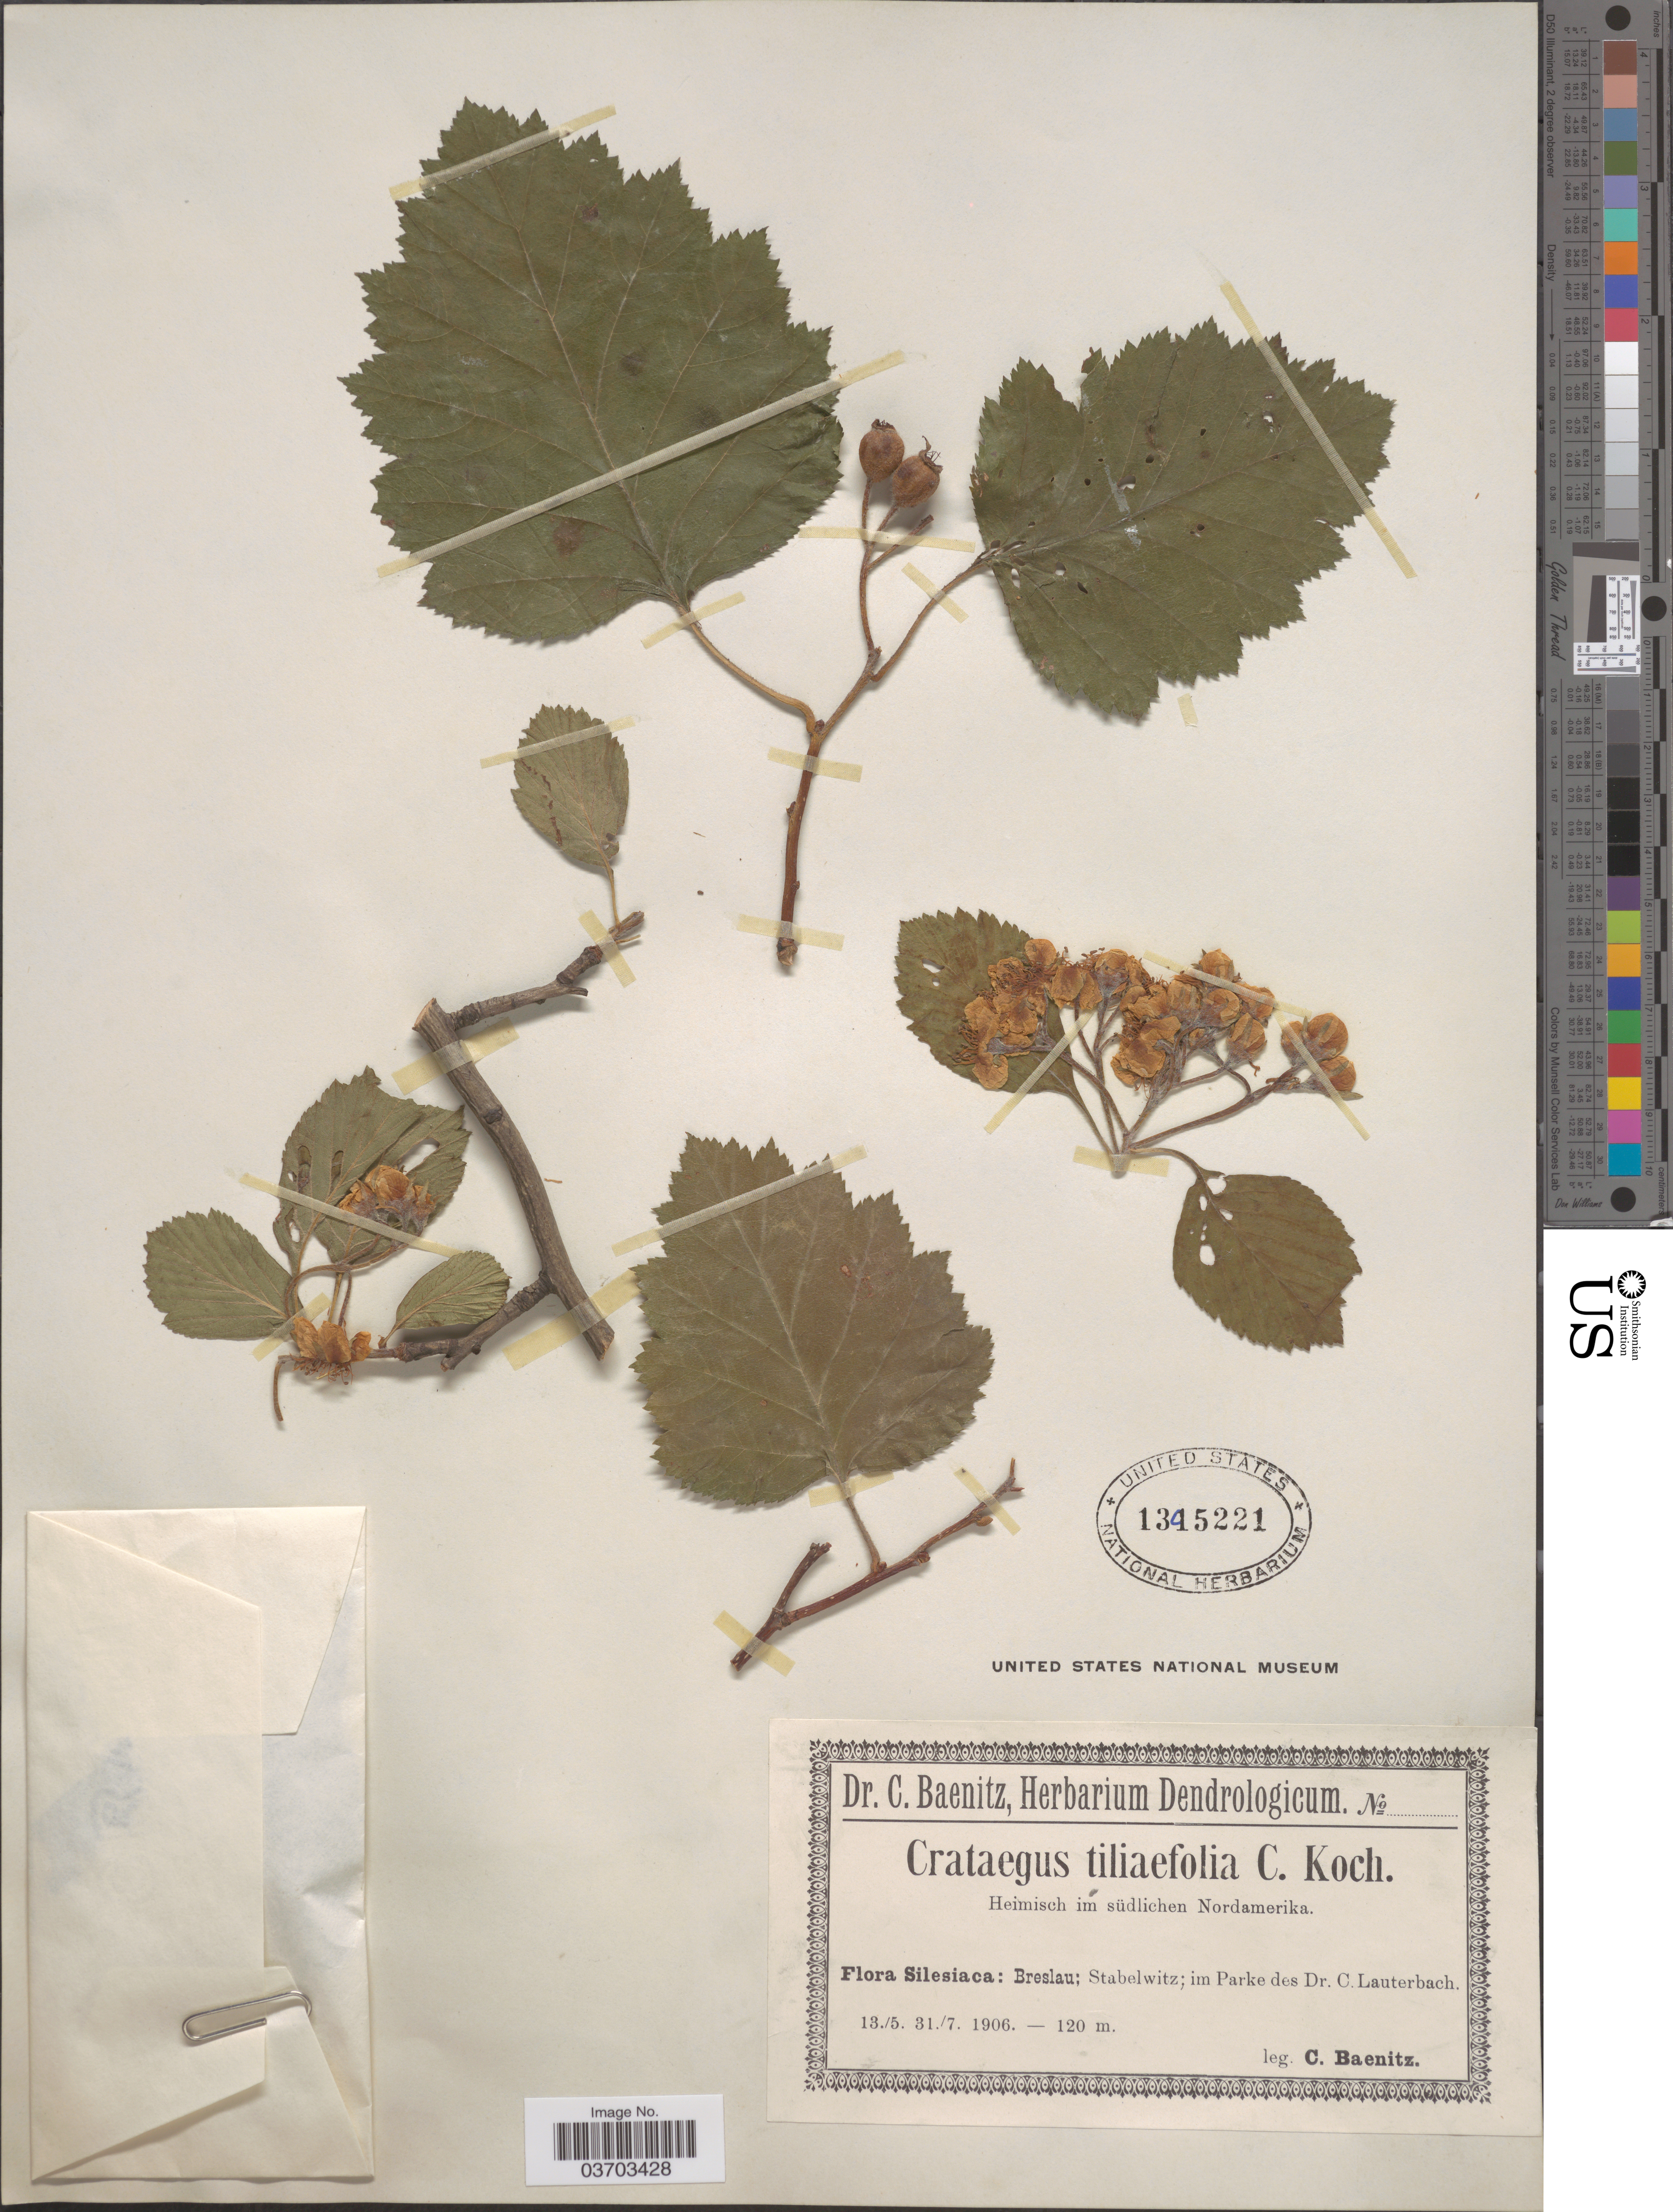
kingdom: Plantae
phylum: Tracheophyta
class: Magnoliopsida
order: Rosales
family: Rosaceae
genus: Crataegus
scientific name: Crataegus tiliifolia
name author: Koehne ex Lange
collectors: C. G. Baenitz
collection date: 1906-05-13/1906-07-31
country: Poland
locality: Silesiaca: Breslau; Stabelwitz; im Parke des Dr. C. Lauterbach.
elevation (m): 120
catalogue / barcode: US 1395221